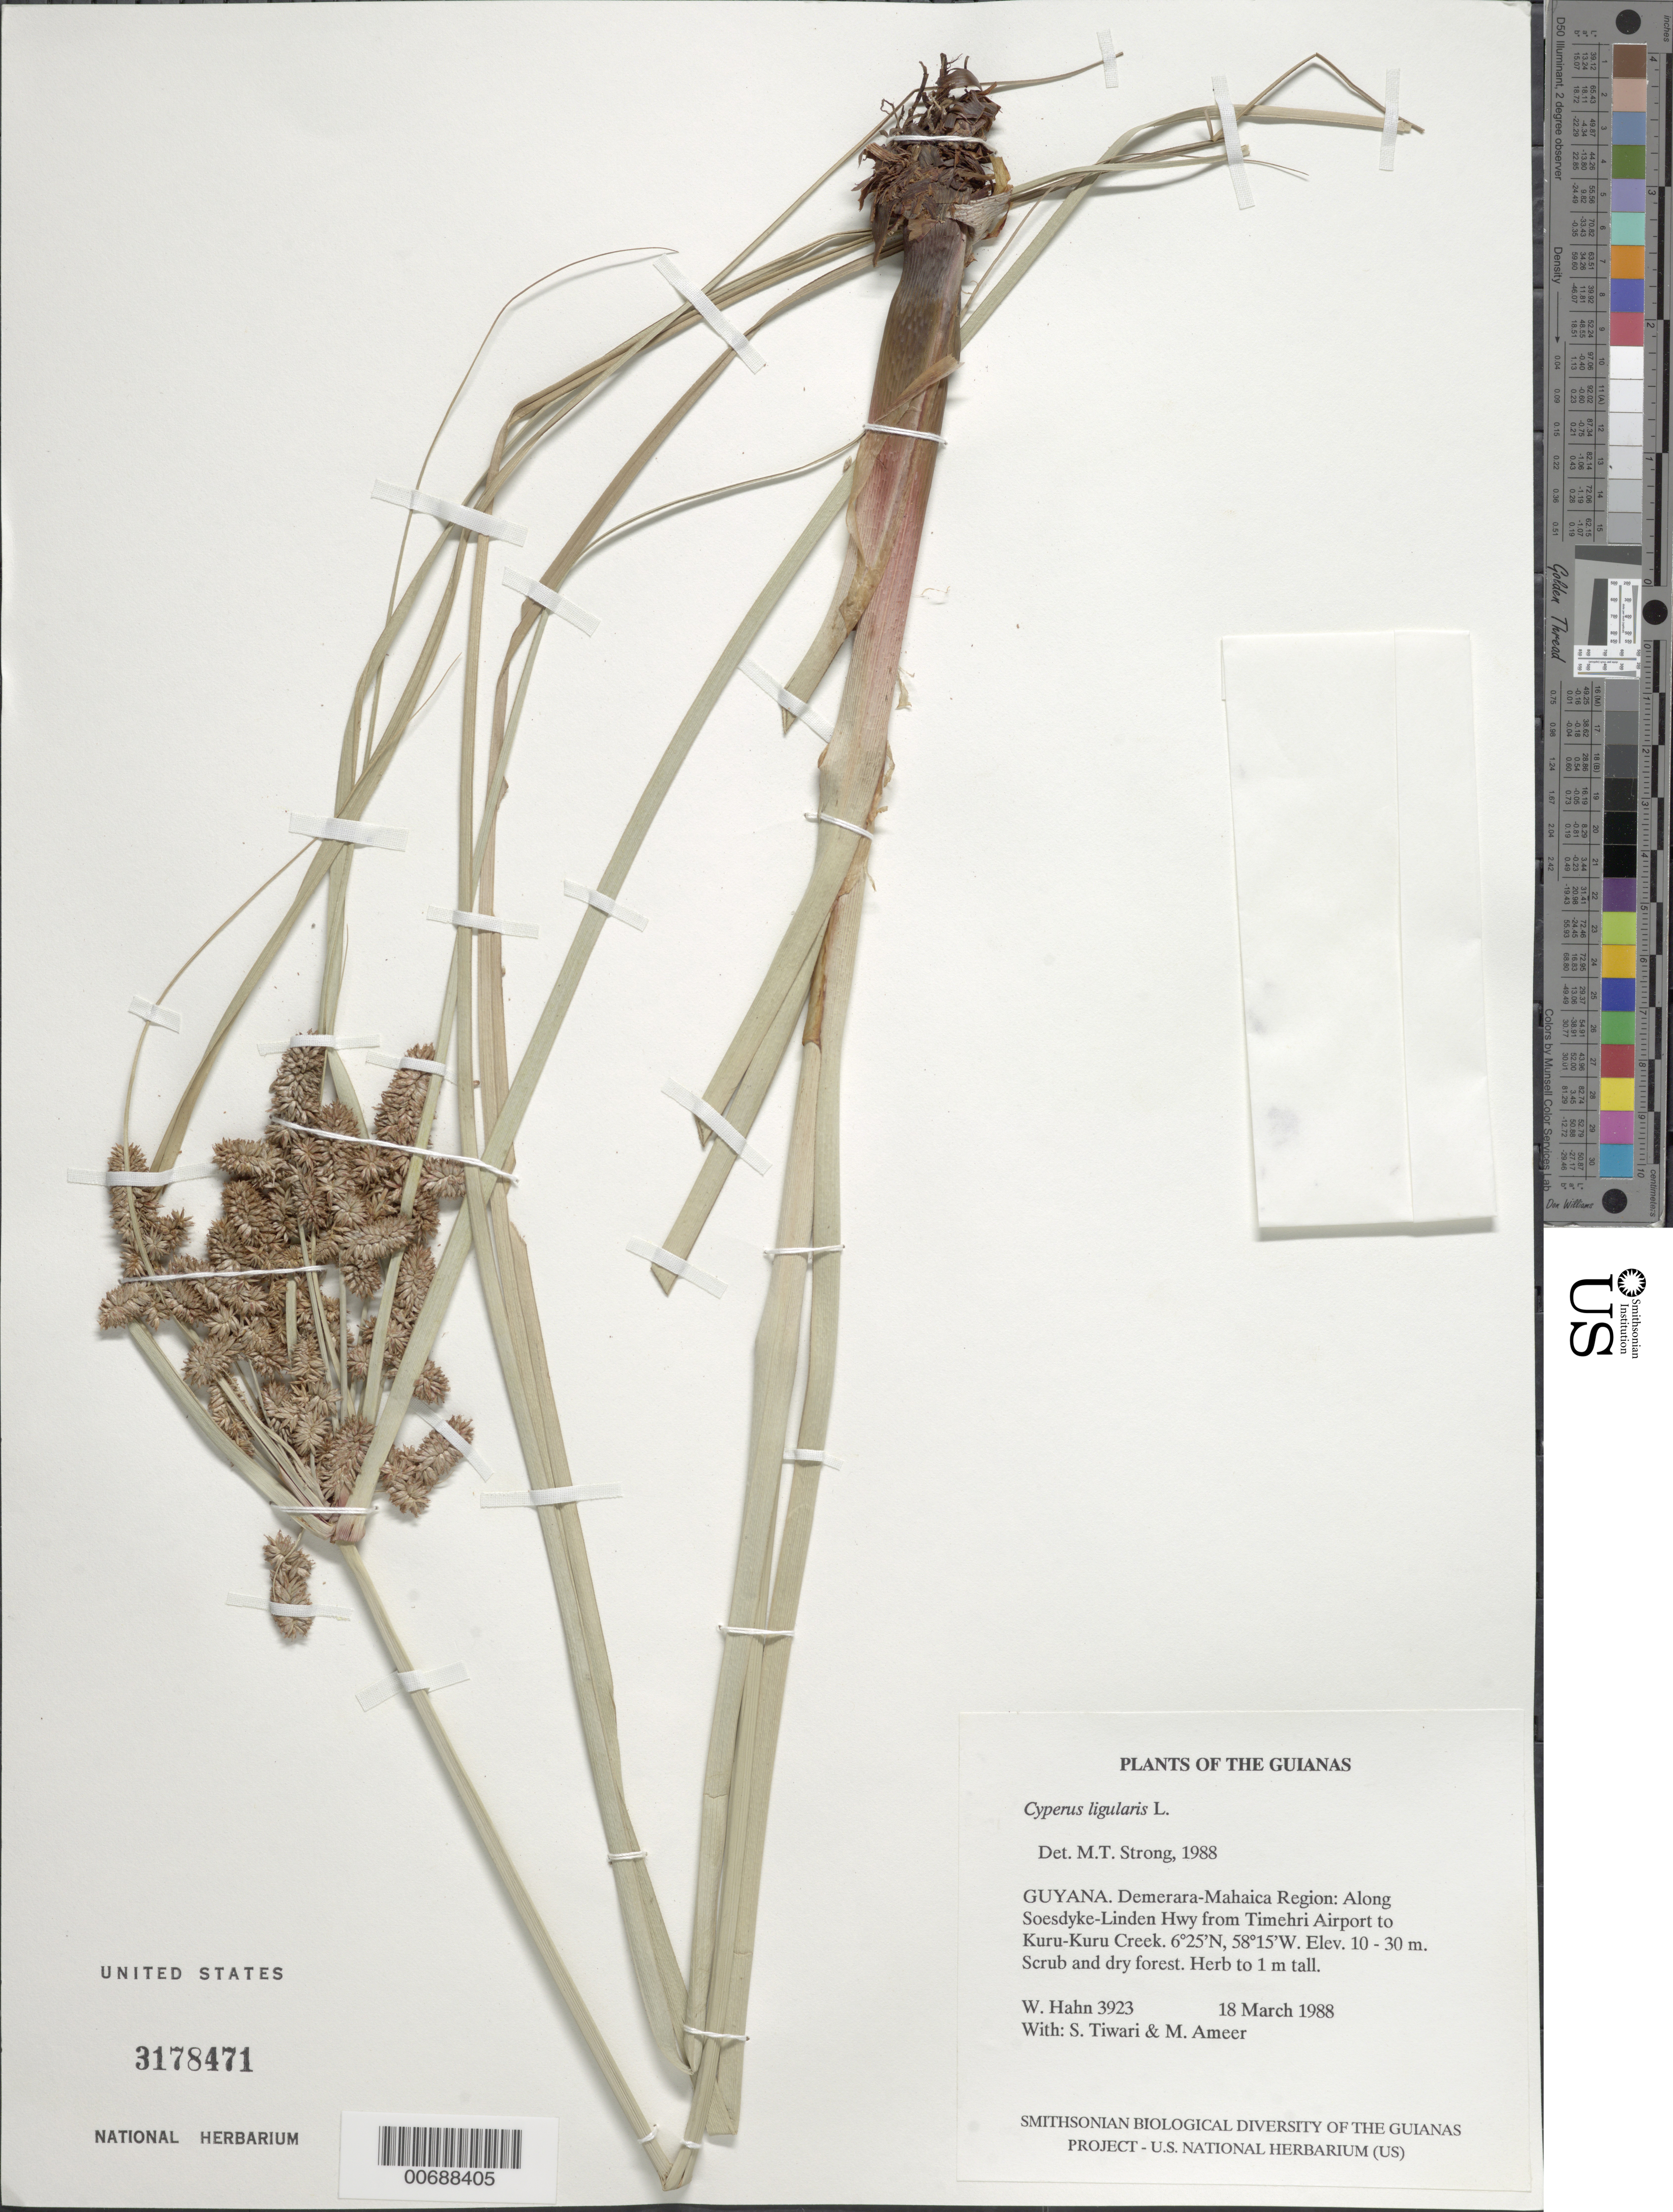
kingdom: Plantae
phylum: Tracheophyta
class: Liliopsida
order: Poales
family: Cyperaceae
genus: Cyperus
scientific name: Cyperus ligularis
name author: L.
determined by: Strong, M. T., (US), Smithsonian Institution - National Museum of Natural History (UNITED STATES)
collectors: W. Hahn, S. Tiwari & M. Ameer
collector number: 3923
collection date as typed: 18 March 1988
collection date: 1988-03-18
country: Guyana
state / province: Demerara-Mahaica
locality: Along Soesdyke-Linden Hwy from Timehri Airport to Kuru-Kuru Creek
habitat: Scrub and dry forest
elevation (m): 10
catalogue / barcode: US 3178471